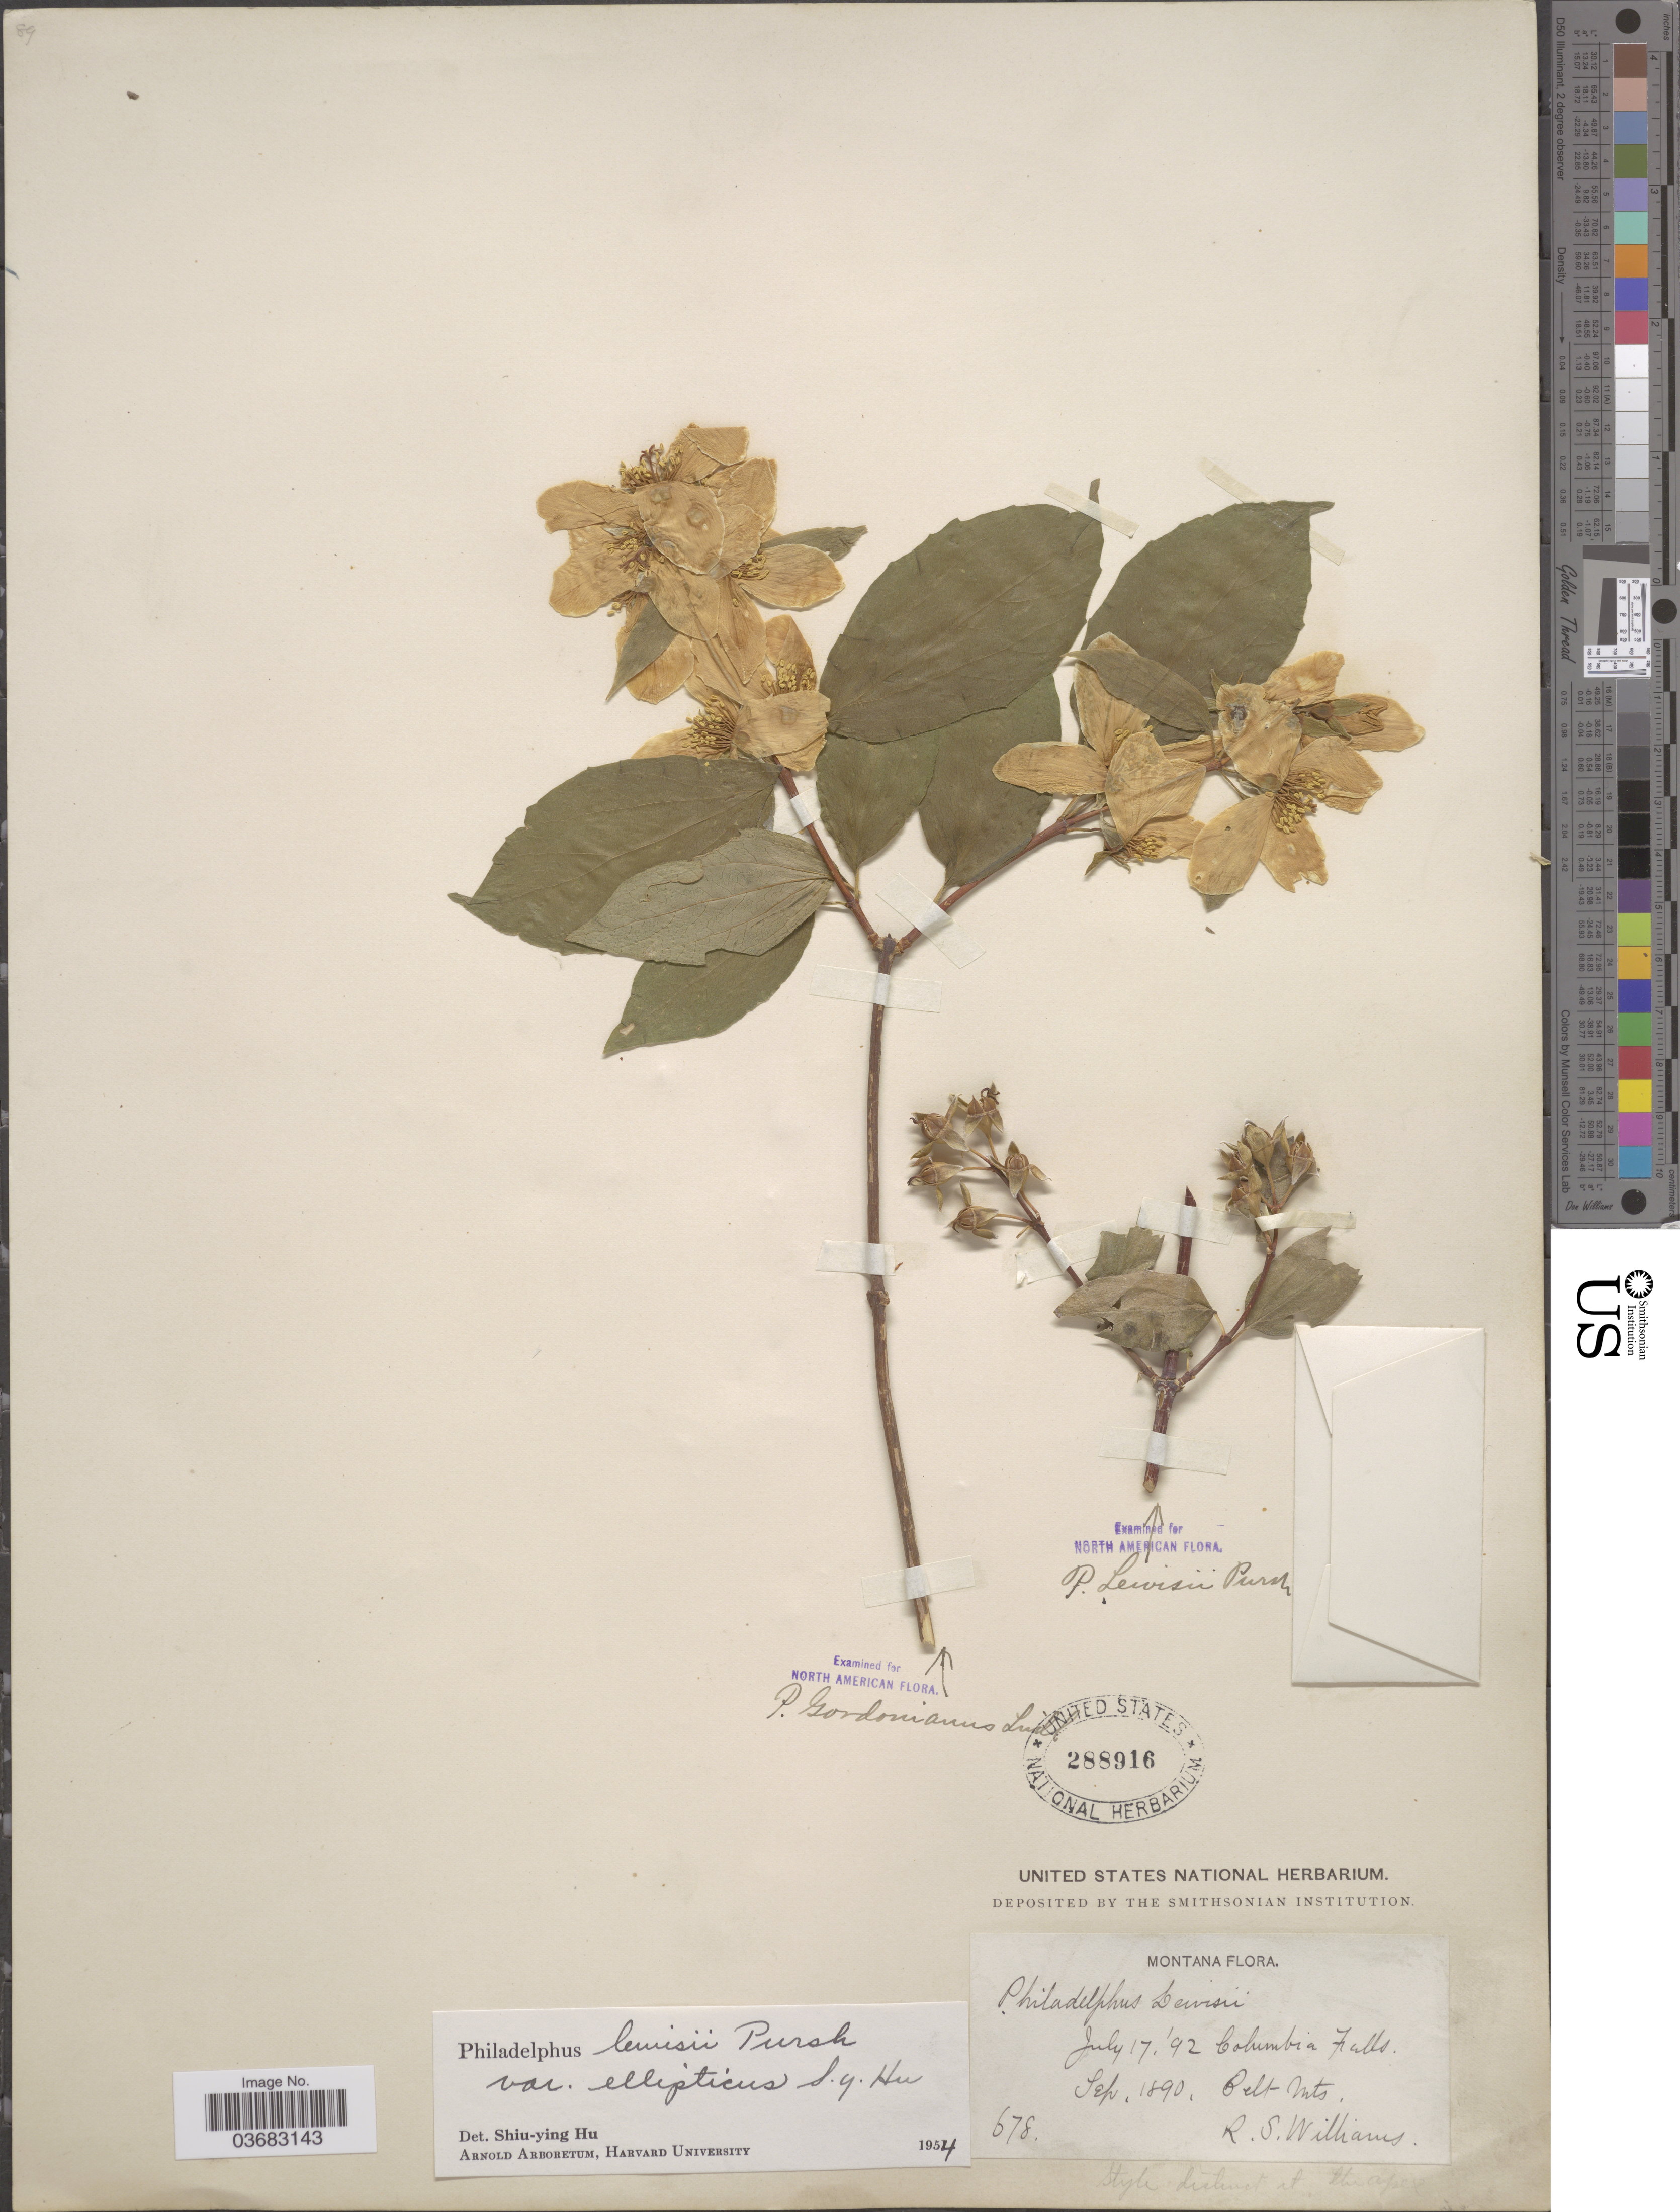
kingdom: Plantae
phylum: Tracheophyta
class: Magnoliopsida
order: Cornales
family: Hydrangeaceae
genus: Philadelphus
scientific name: Philadelphus lewisii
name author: Pursh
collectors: R. S. Williams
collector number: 678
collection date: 1890-07-17/1890-09-17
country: United States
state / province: Montana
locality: Columbia Falls. Belt Mts.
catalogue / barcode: US 288916